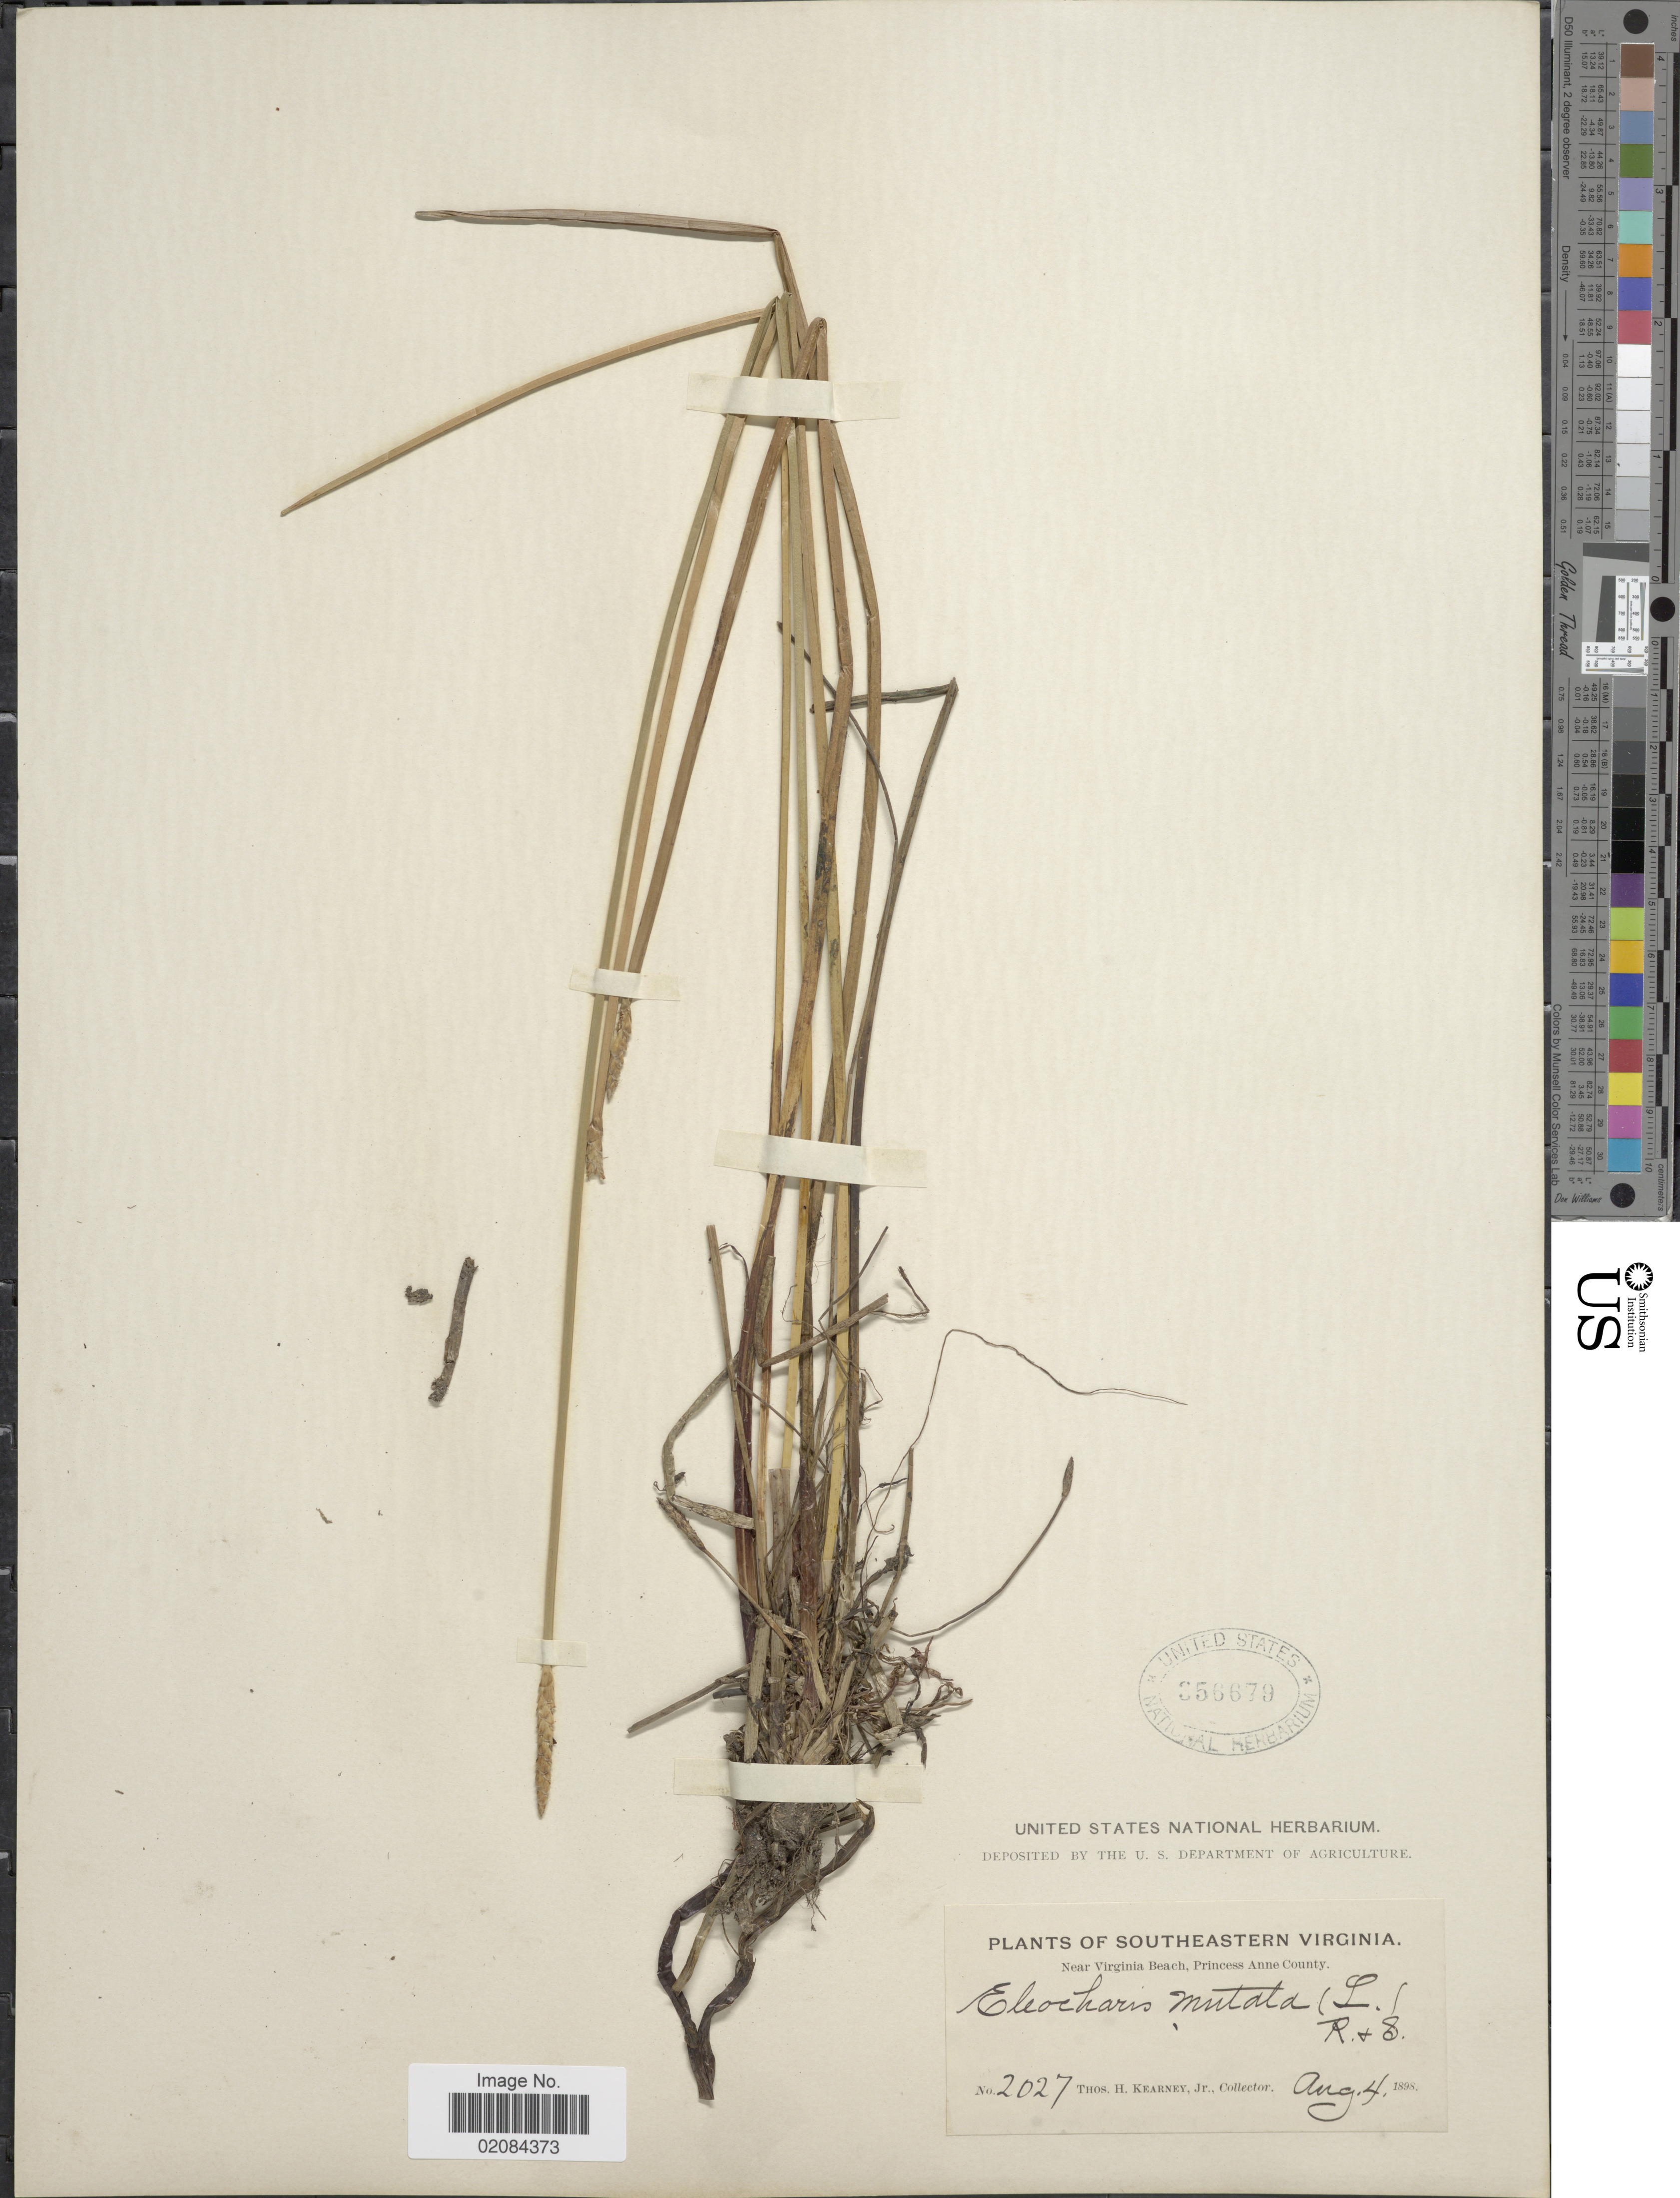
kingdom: Plantae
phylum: Tracheophyta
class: Liliopsida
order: Poales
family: Cyperaceae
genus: Eleocharis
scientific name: Eleocharis quadrangulata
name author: (Michx.) Roem. & Schult.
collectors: T. H. Kearney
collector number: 2027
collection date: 1898-08-04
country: United States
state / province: Virginia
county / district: City of Virginia Beach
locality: Southeastern Virginia, Near Virginia Beach, Princess Anne (=historic county name) County.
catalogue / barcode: US 356679